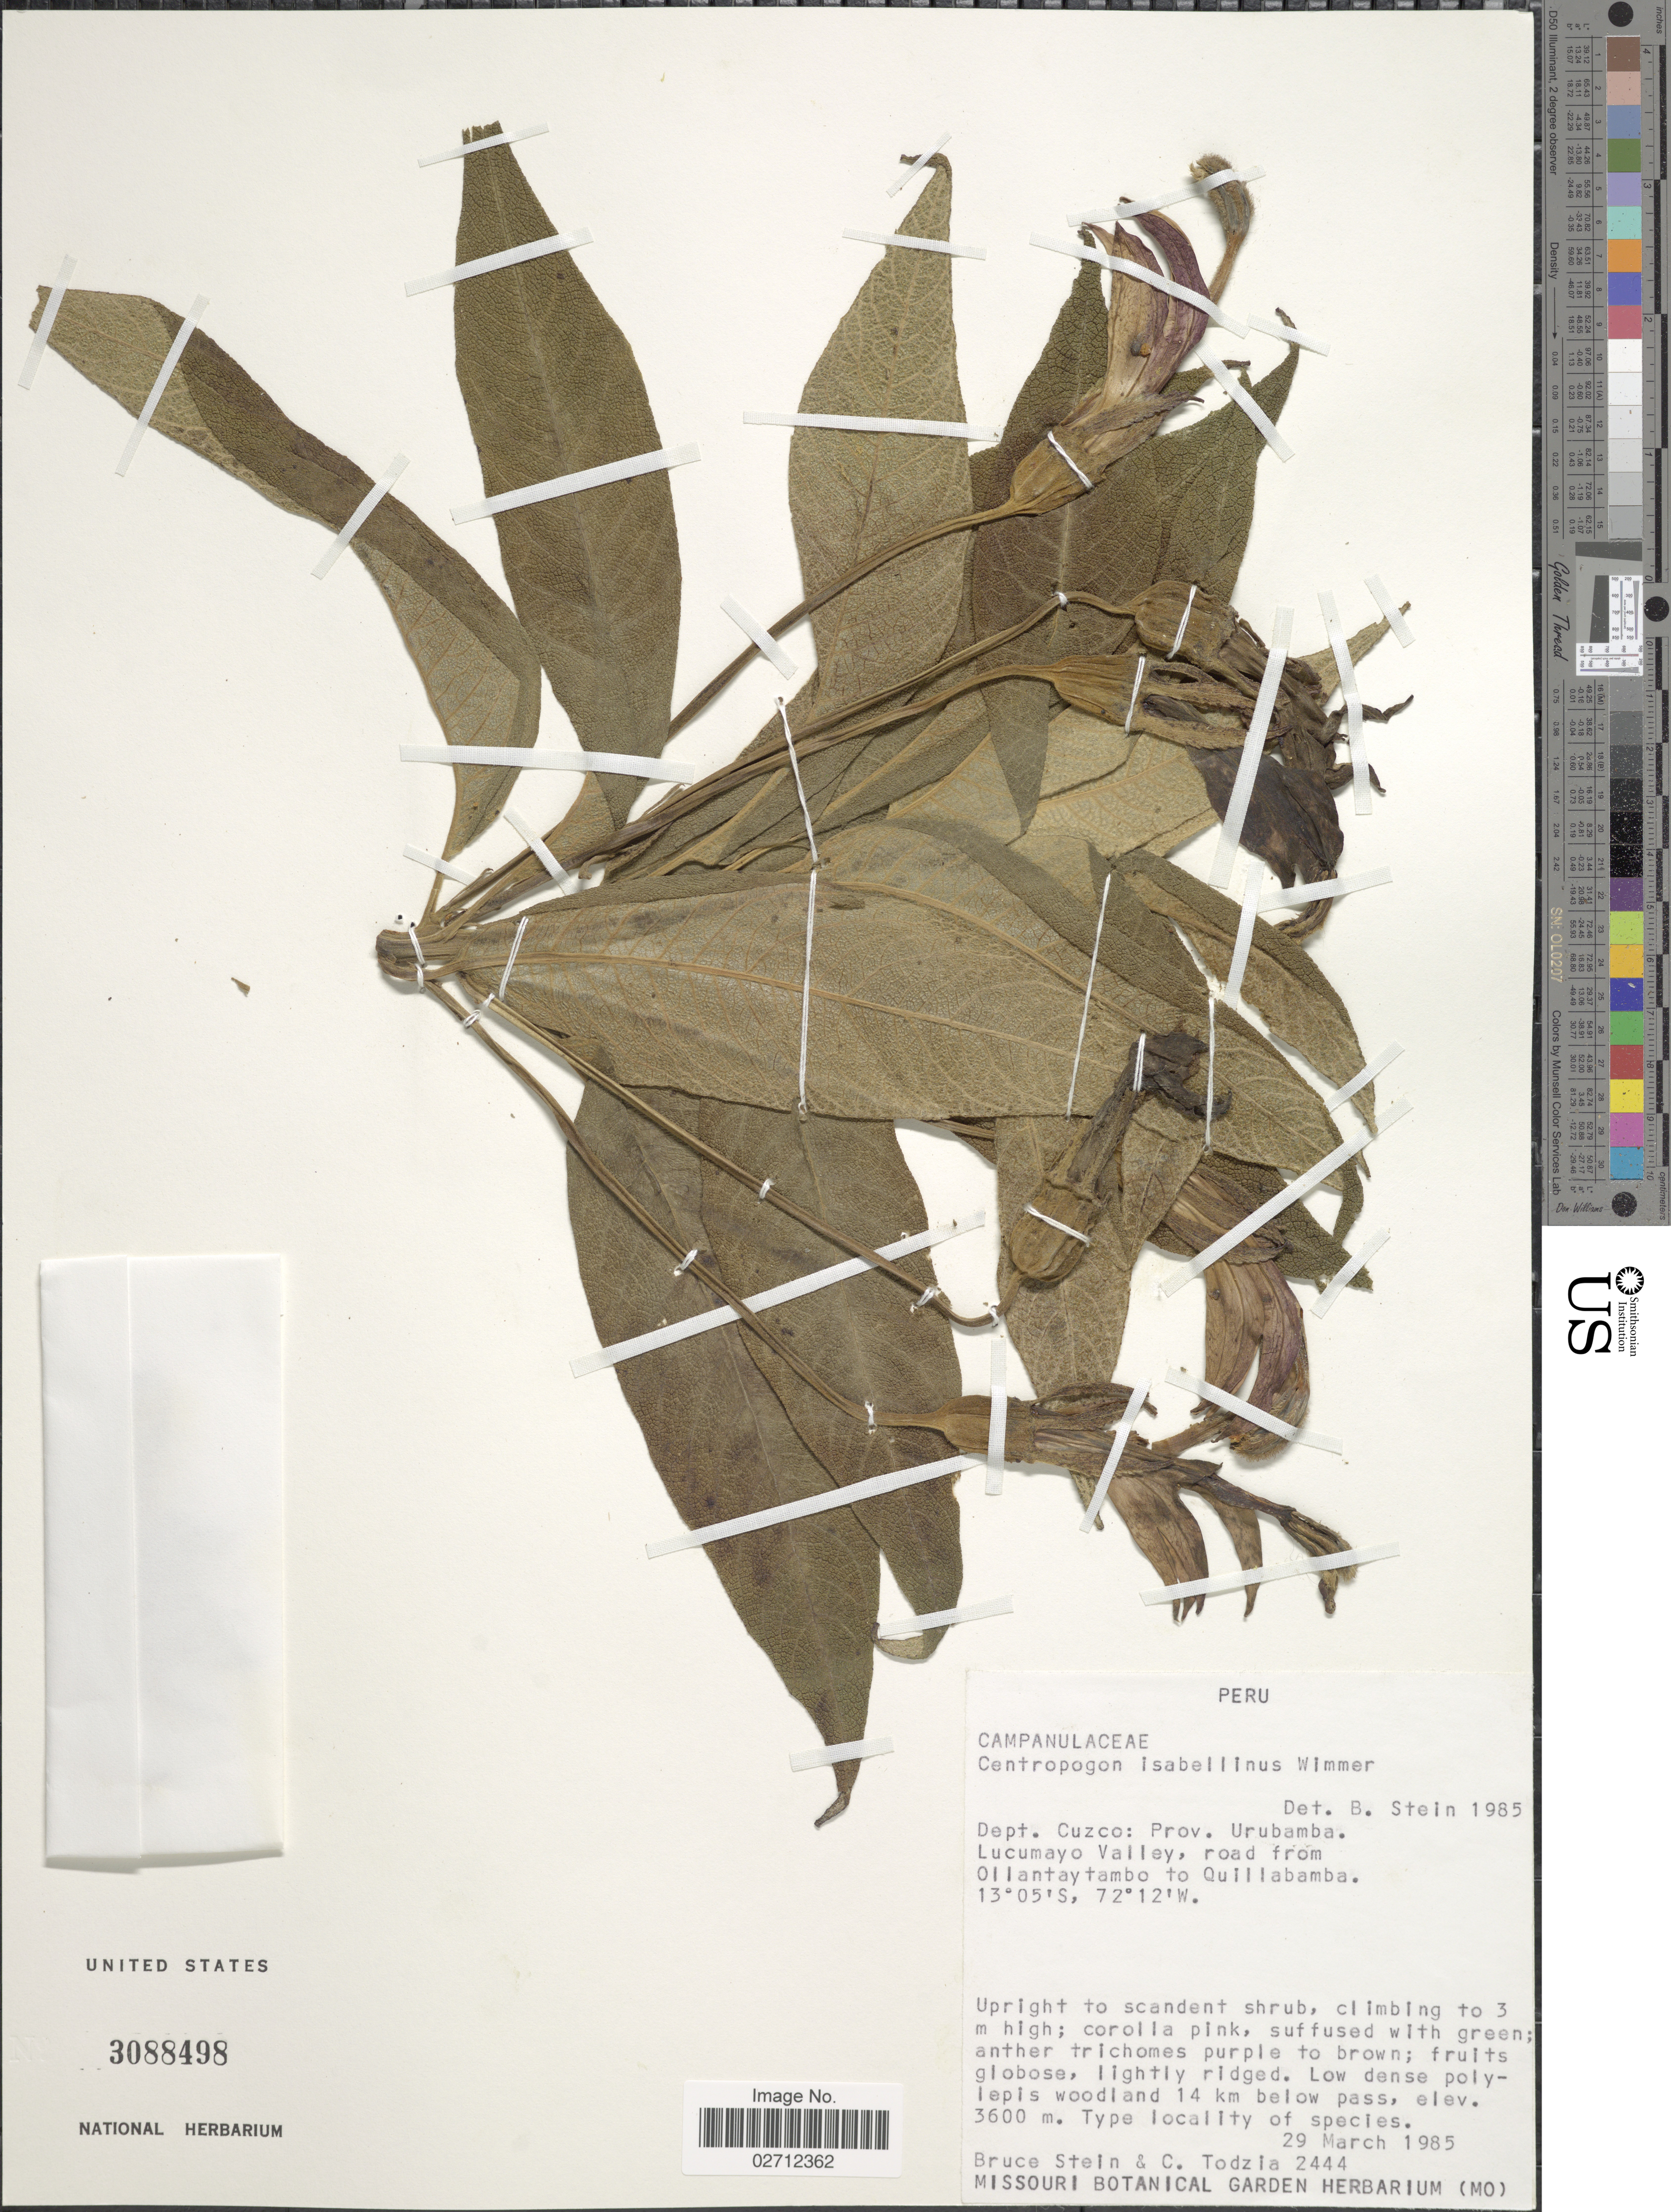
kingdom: Plantae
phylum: Tracheophyta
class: Magnoliopsida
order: Asterales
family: Campanulaceae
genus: Centropogon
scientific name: Centropogon isabellinus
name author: E. Wimm.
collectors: B. A. Stein & C. A. Todzia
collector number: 2444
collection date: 1985-03-29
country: Peru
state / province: Cusco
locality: Dept. Cuzco: Prov. Urubamba. Lucumayo Valley, road from Ollantaytambo to Quillabamba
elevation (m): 3600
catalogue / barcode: US 3088498